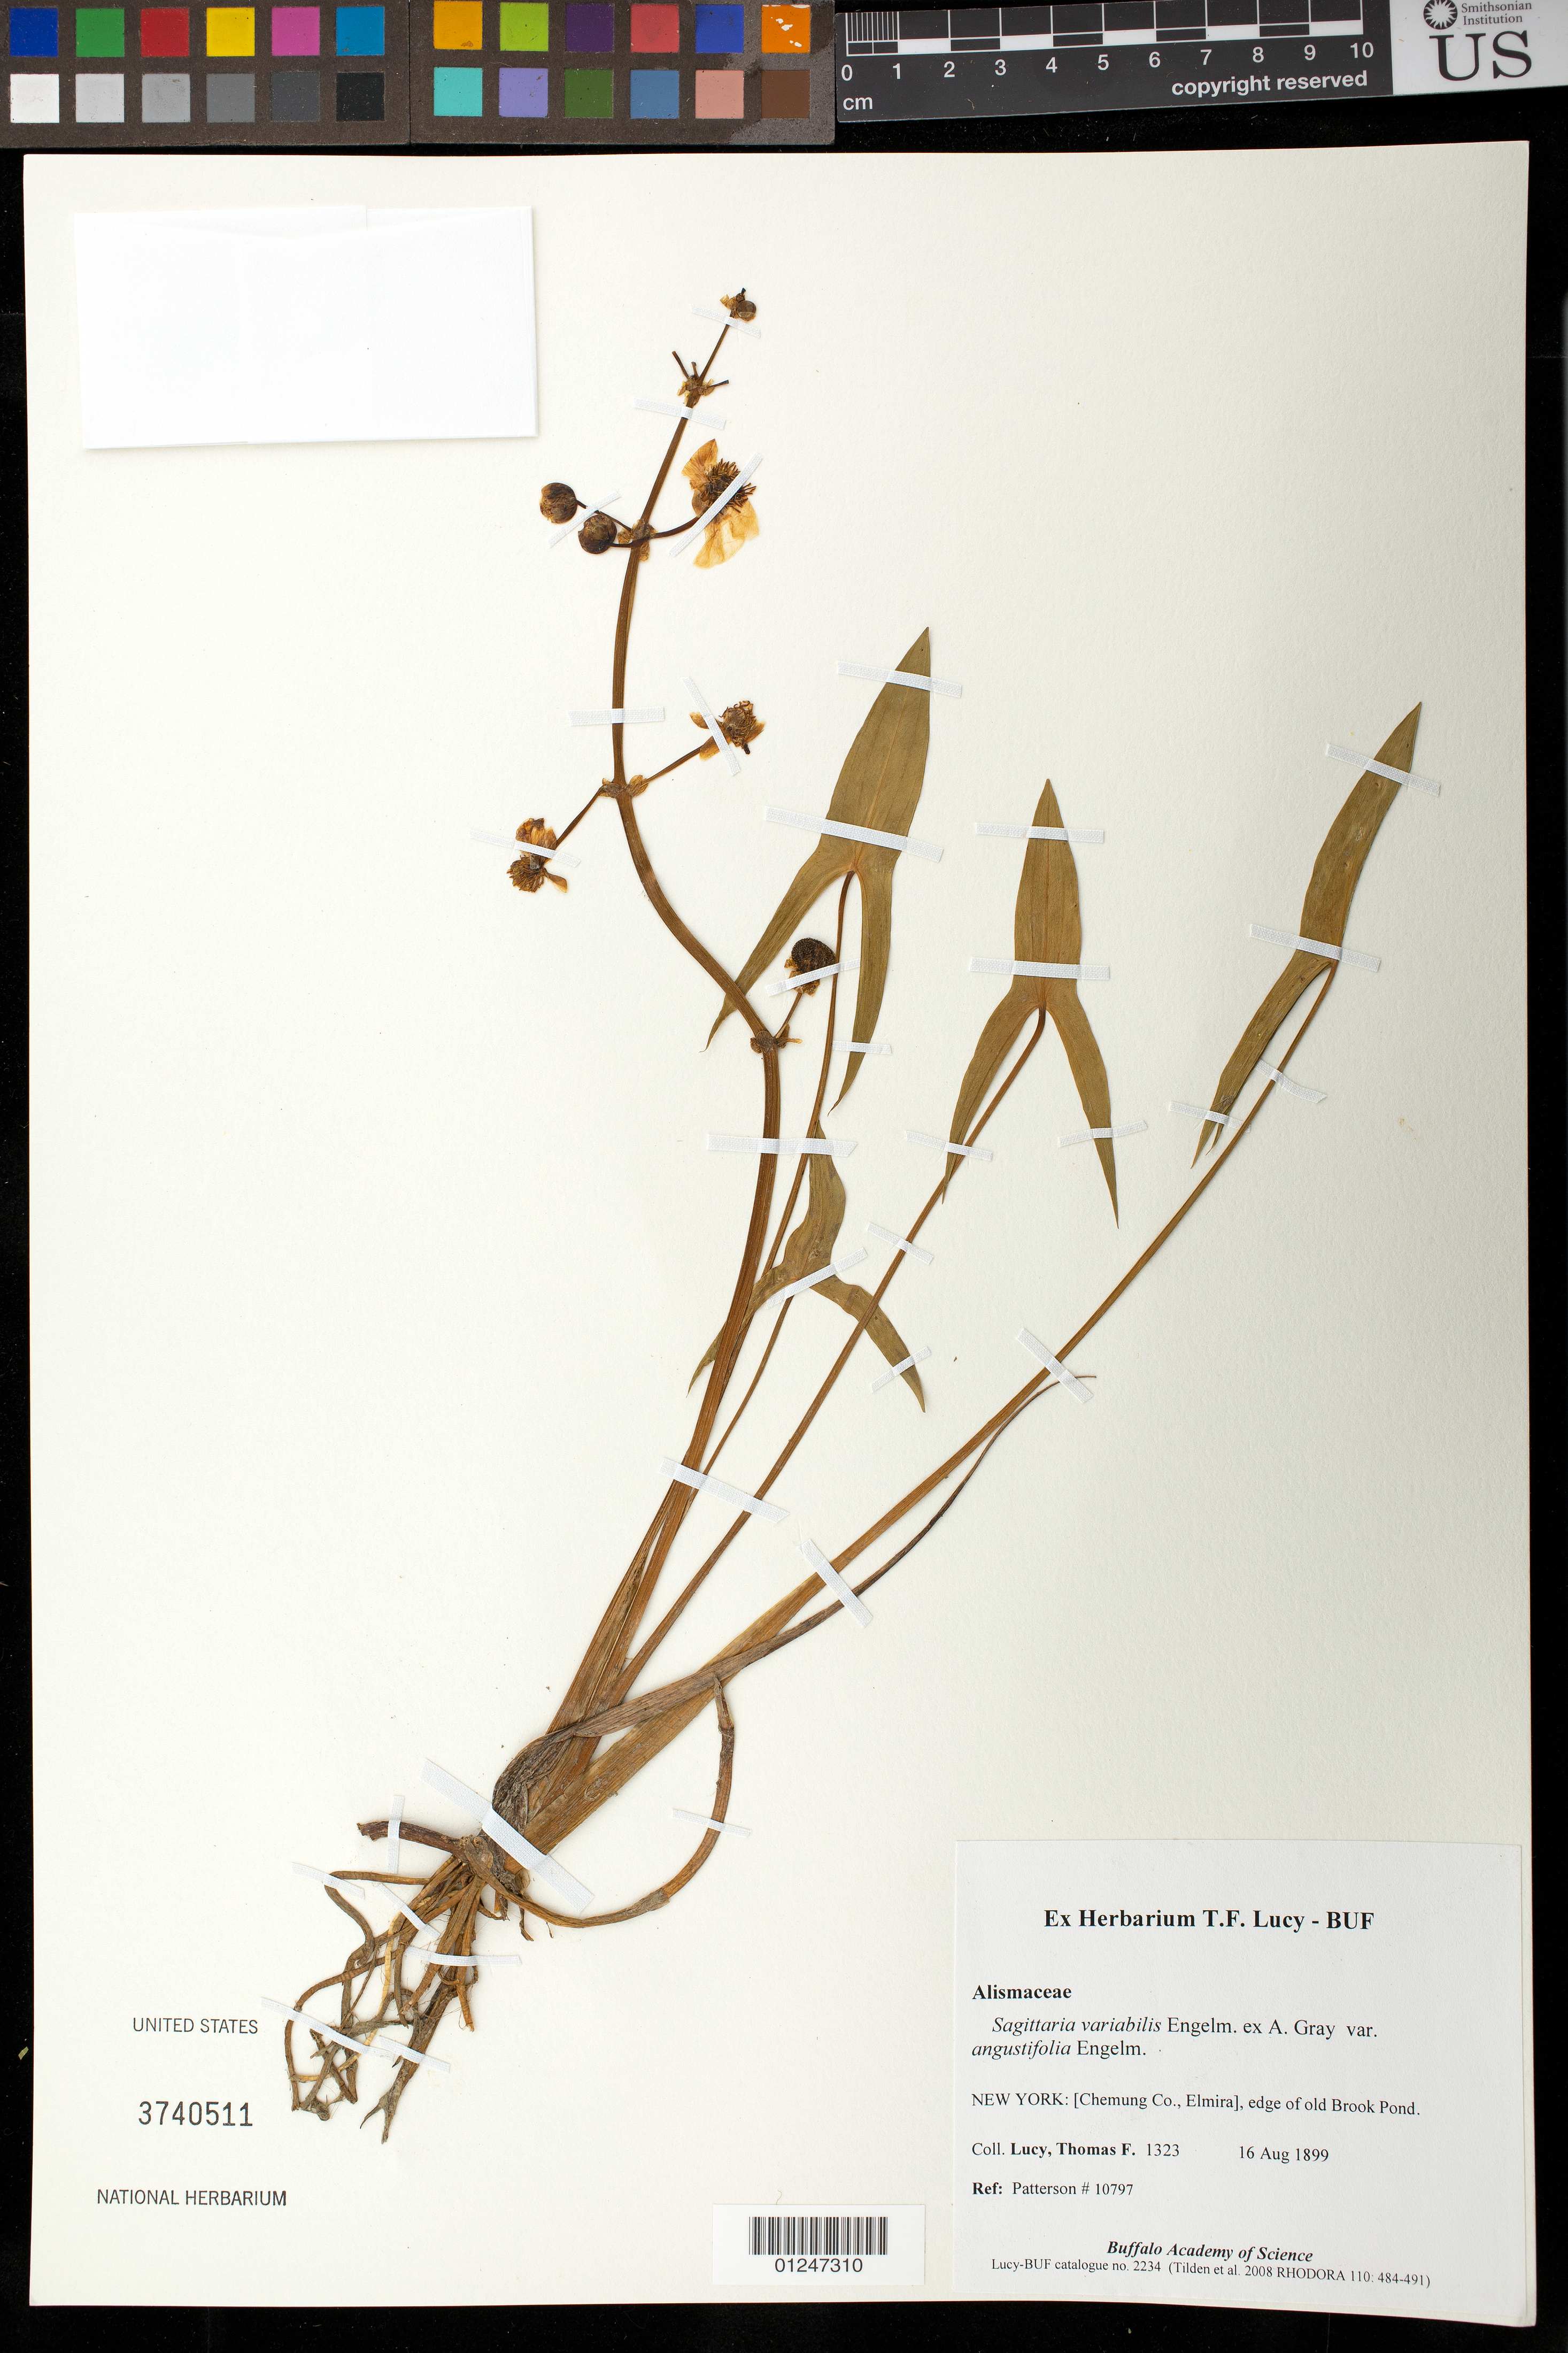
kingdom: Plantae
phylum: Tracheophyta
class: Liliopsida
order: Alismatales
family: Alismataceae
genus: Sagittaria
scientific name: Sagittaria variabilis var. angustifolia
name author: Engelm.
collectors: T. Lucy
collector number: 1323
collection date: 1899-08-16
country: United States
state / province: New York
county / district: Chemung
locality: Elmire, edge of old Brook Pong.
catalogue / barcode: US 3740511